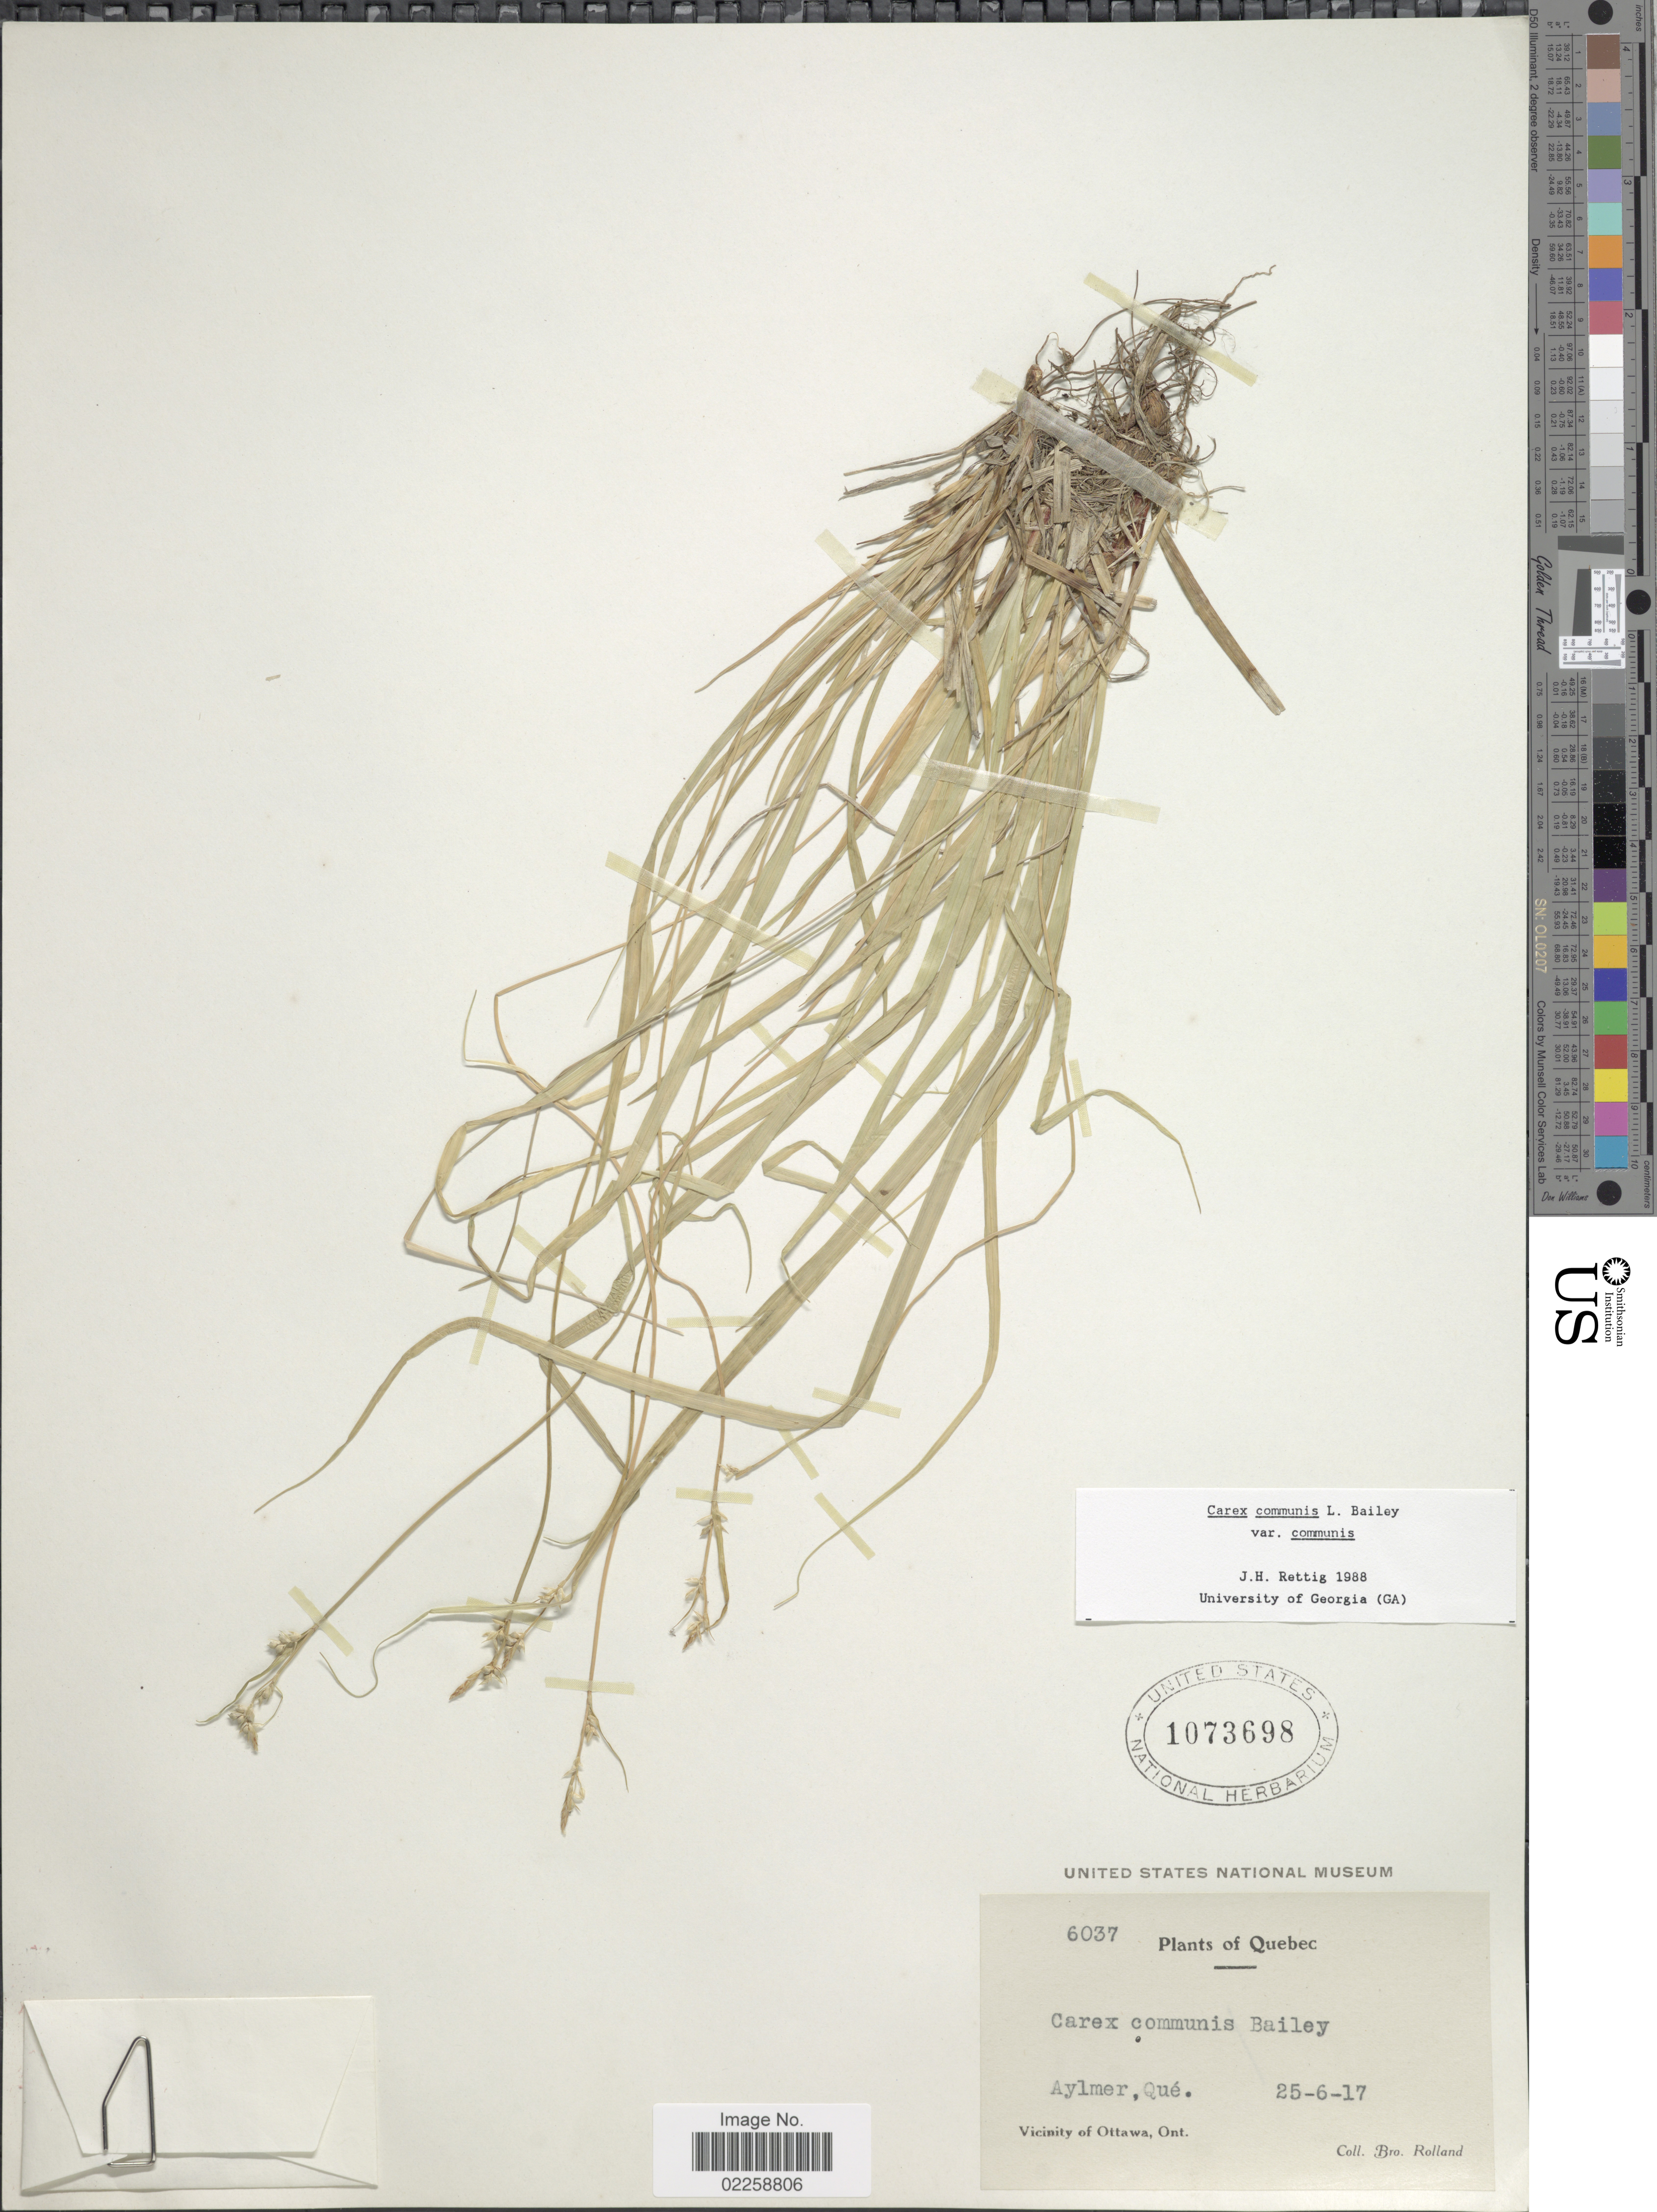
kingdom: Plantae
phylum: Tracheophyta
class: Liliopsida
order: Poales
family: Cyperaceae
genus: Carex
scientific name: Carex communis var. communis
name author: L.H. Bailey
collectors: B. Rolland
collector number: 6037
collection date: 1917-06-25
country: Canada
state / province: Quebec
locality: Aylmer, Que., Vicinity of Ottawa, Ont.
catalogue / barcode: US 1073698